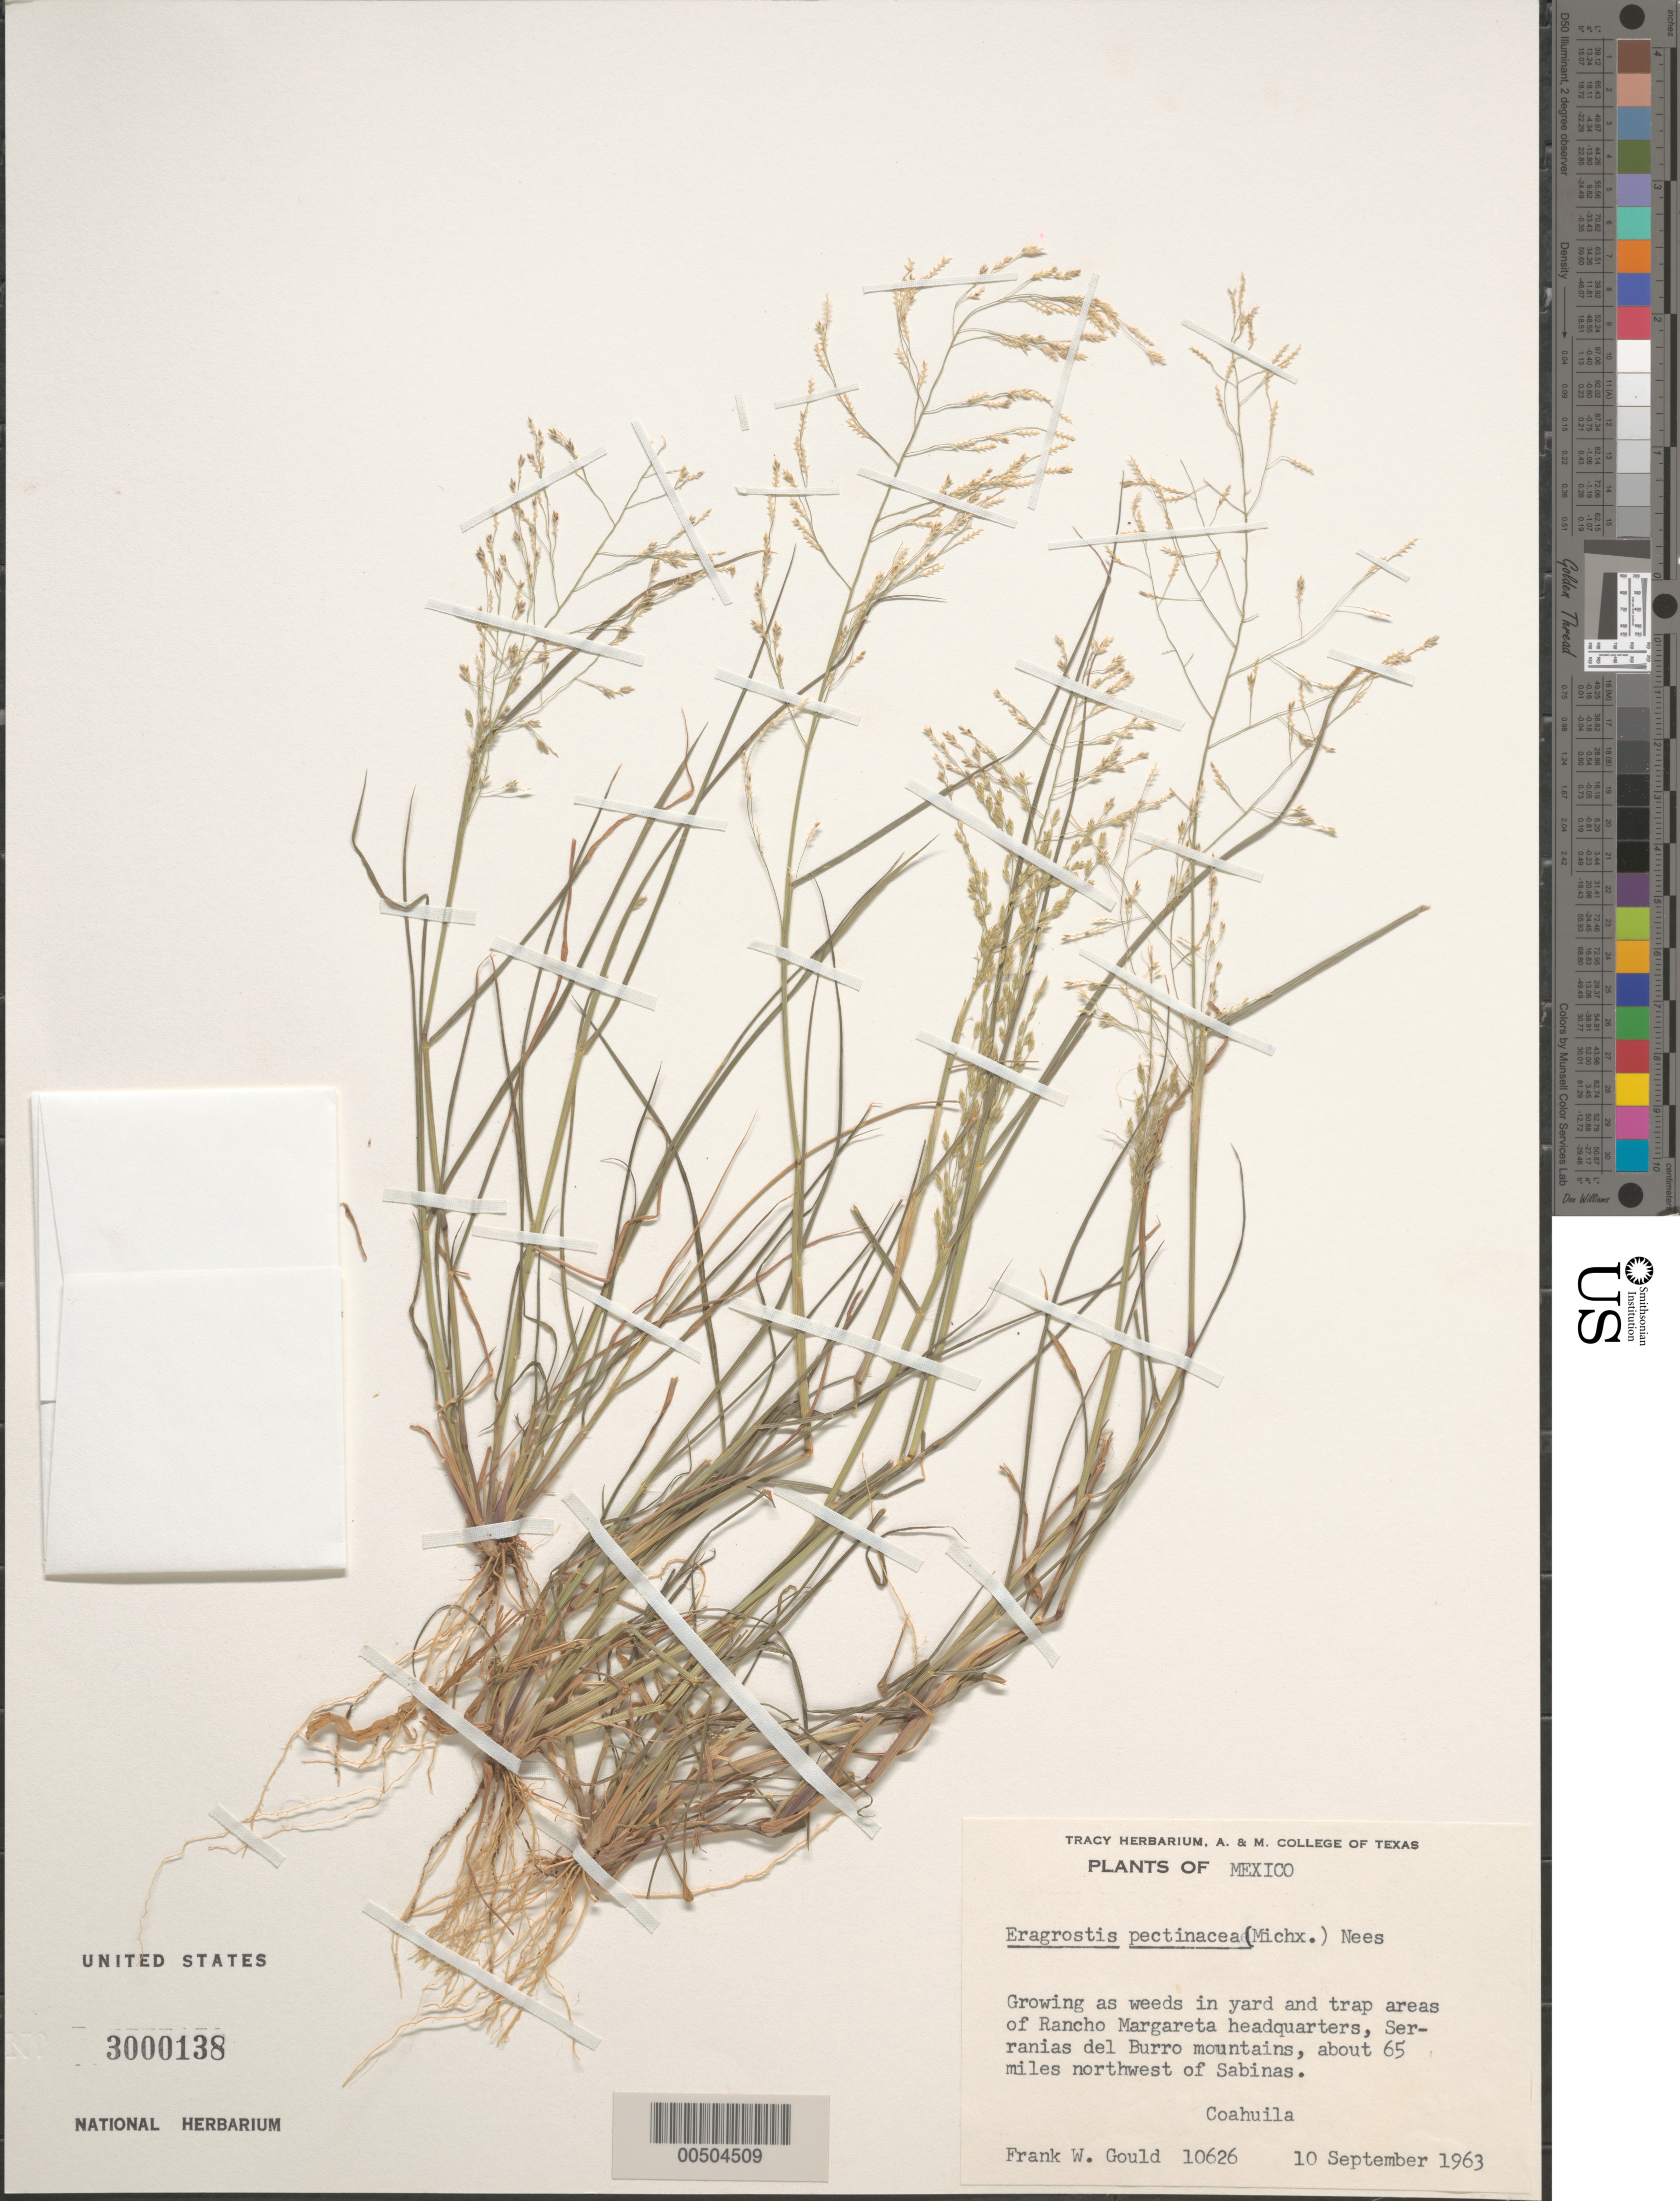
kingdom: Plantae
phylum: Tracheophyta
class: Liliopsida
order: Poales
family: Poaceae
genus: Eragrostis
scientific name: Eragrostis pectinacea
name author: (Michx.) Nees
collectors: F. W. Gould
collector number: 10626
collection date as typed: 10 Sep 1963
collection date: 1963-09-10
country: Mexico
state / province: Coahuila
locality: Rancho Margareta headquarters, Serranias del Burro Mtns, about 65 mi NW of Sabinas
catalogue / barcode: US 3000138